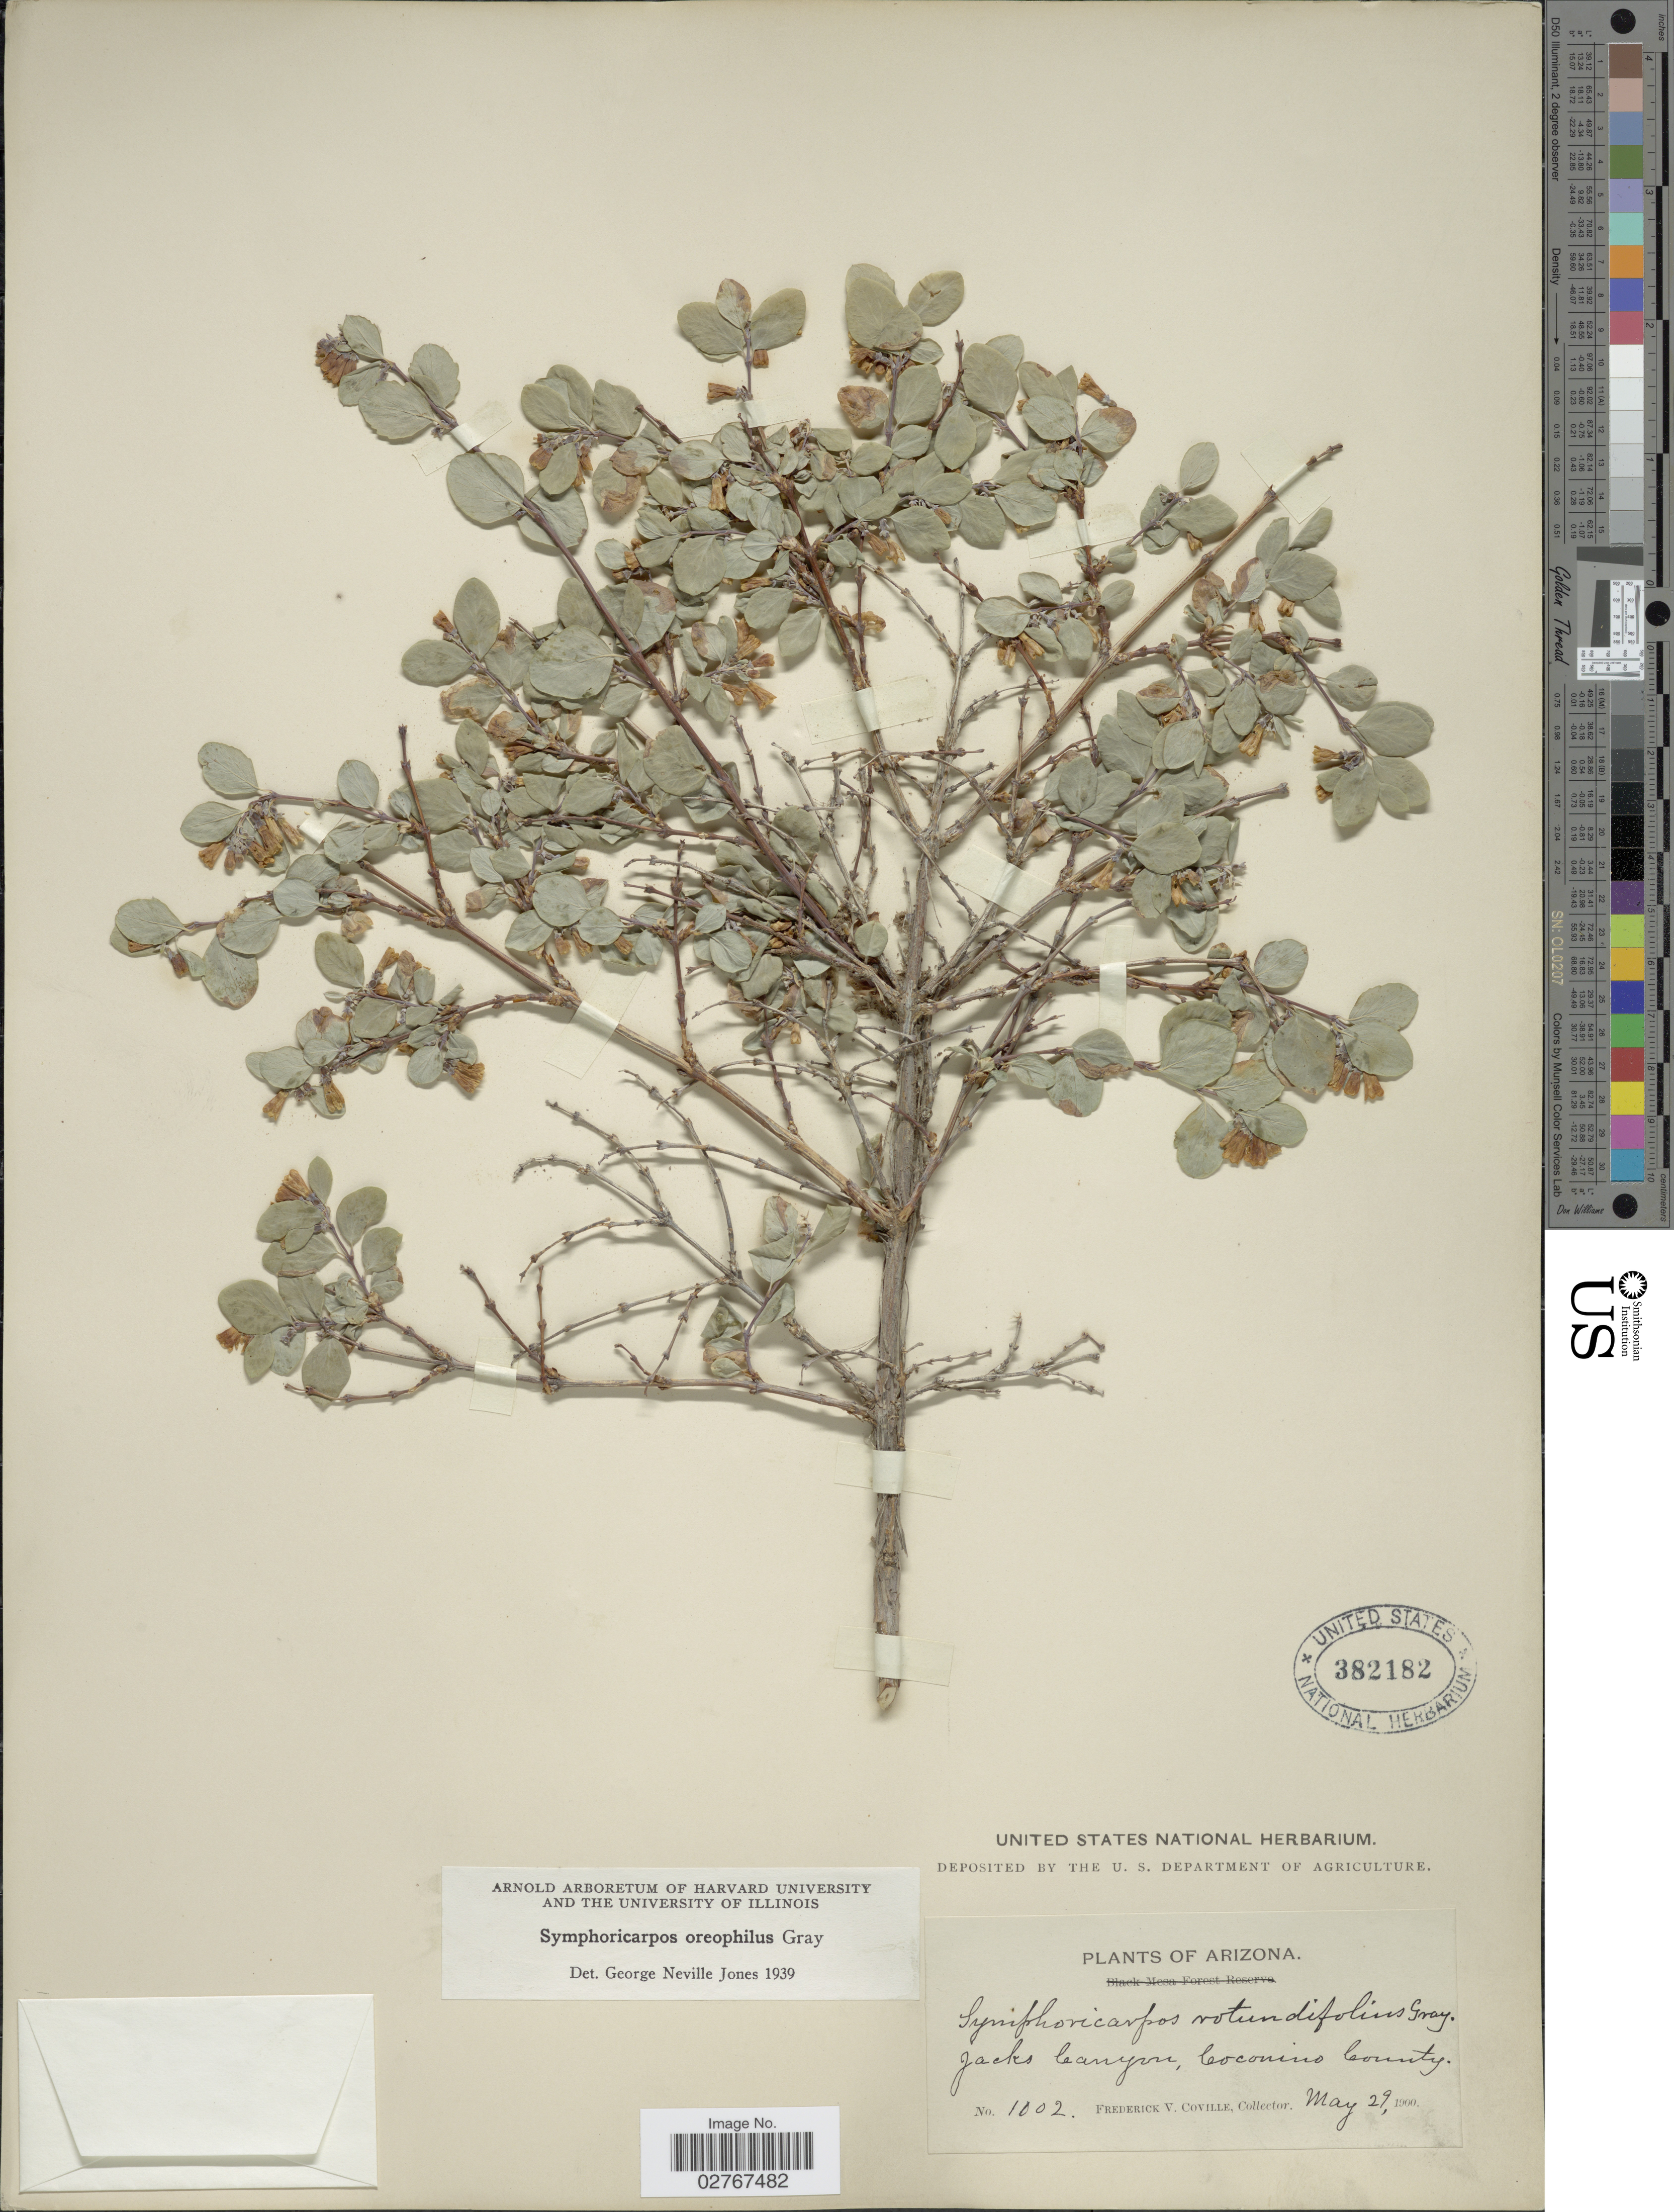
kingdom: Plantae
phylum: Tracheophyta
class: Magnoliopsida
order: Dipsacales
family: Caprifoliaceae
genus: Symphoricarpos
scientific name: Symphoricarpos oreophilus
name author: A. Gray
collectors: F. V. Coville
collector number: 1002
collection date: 1900-05-29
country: United States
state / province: Arizona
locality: Jacks Canyon, Coconino County.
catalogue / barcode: US 382182